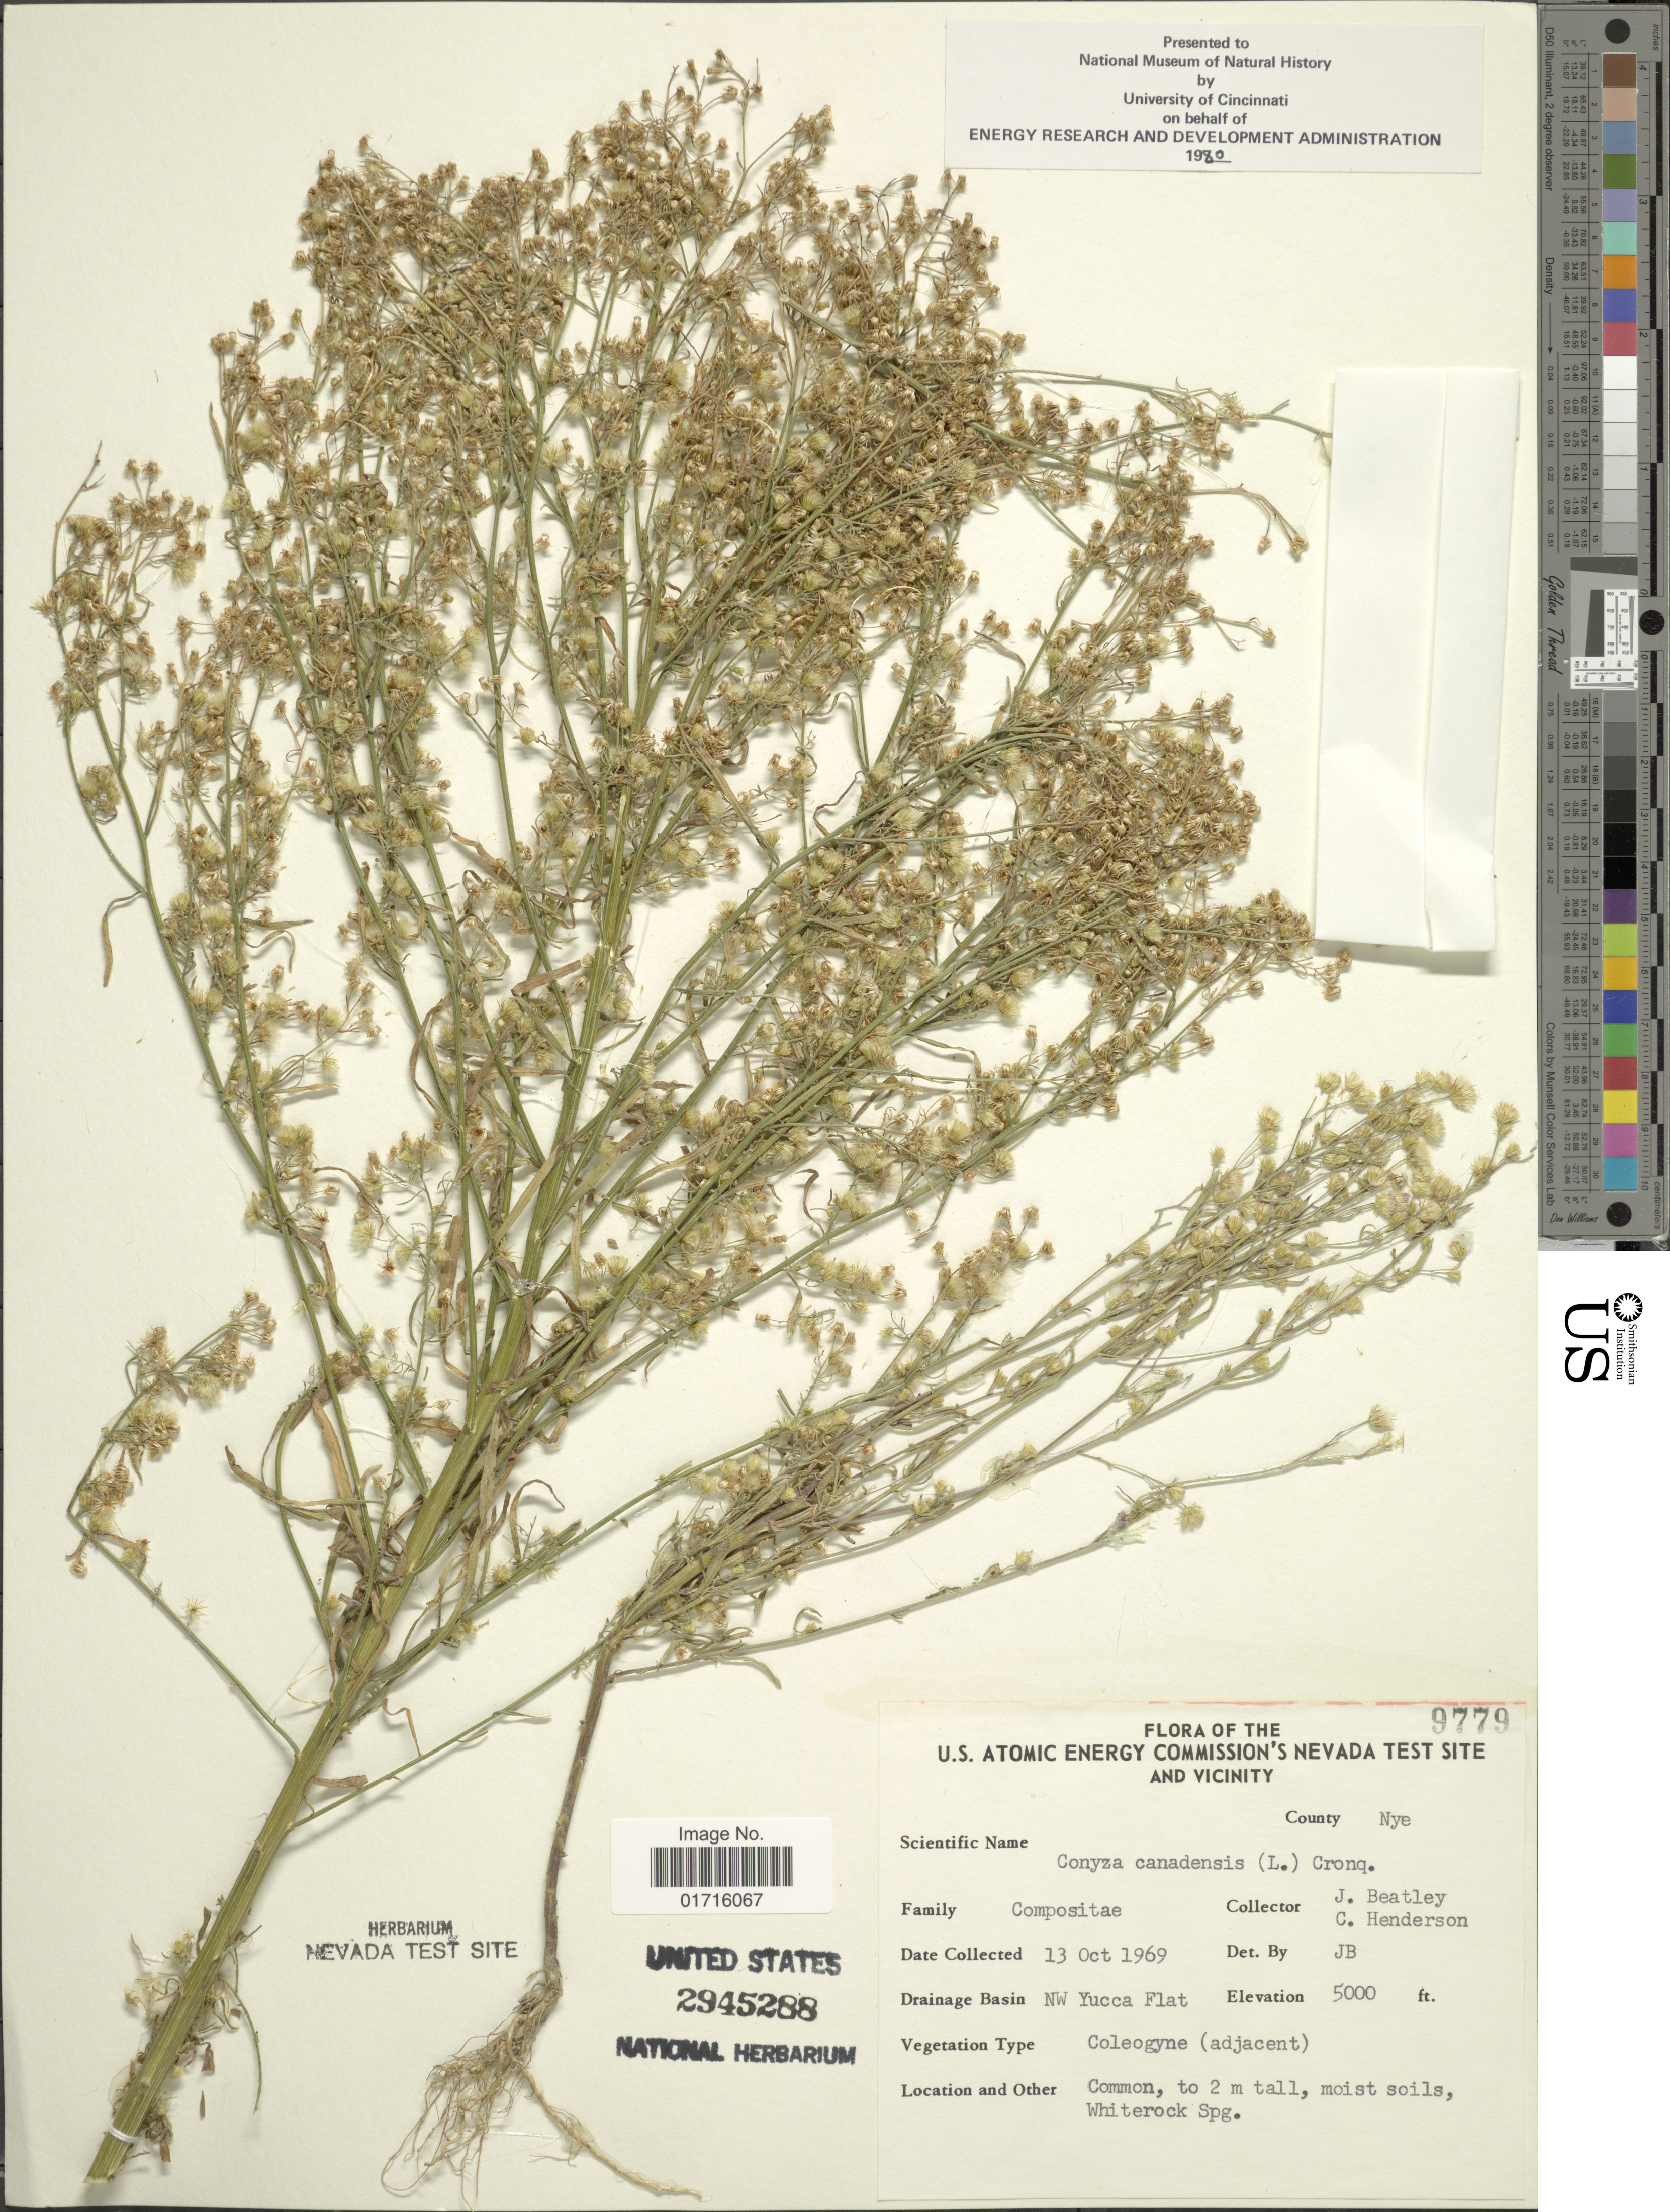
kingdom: Plantae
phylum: Tracheophyta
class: Magnoliopsida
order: Asterales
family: Asteraceae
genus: Conyza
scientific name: Conyza canadensis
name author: (L.) Cronq.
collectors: J. C. Beatley & C. Henderson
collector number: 9779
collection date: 1969-10-13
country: United States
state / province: Nevada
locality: U.S. Atomic Energy Commision's Nevada Test Site and vicinity, County Nye, NW Yucca Flat, Whiterock Spg.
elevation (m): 1524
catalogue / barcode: US 2945288